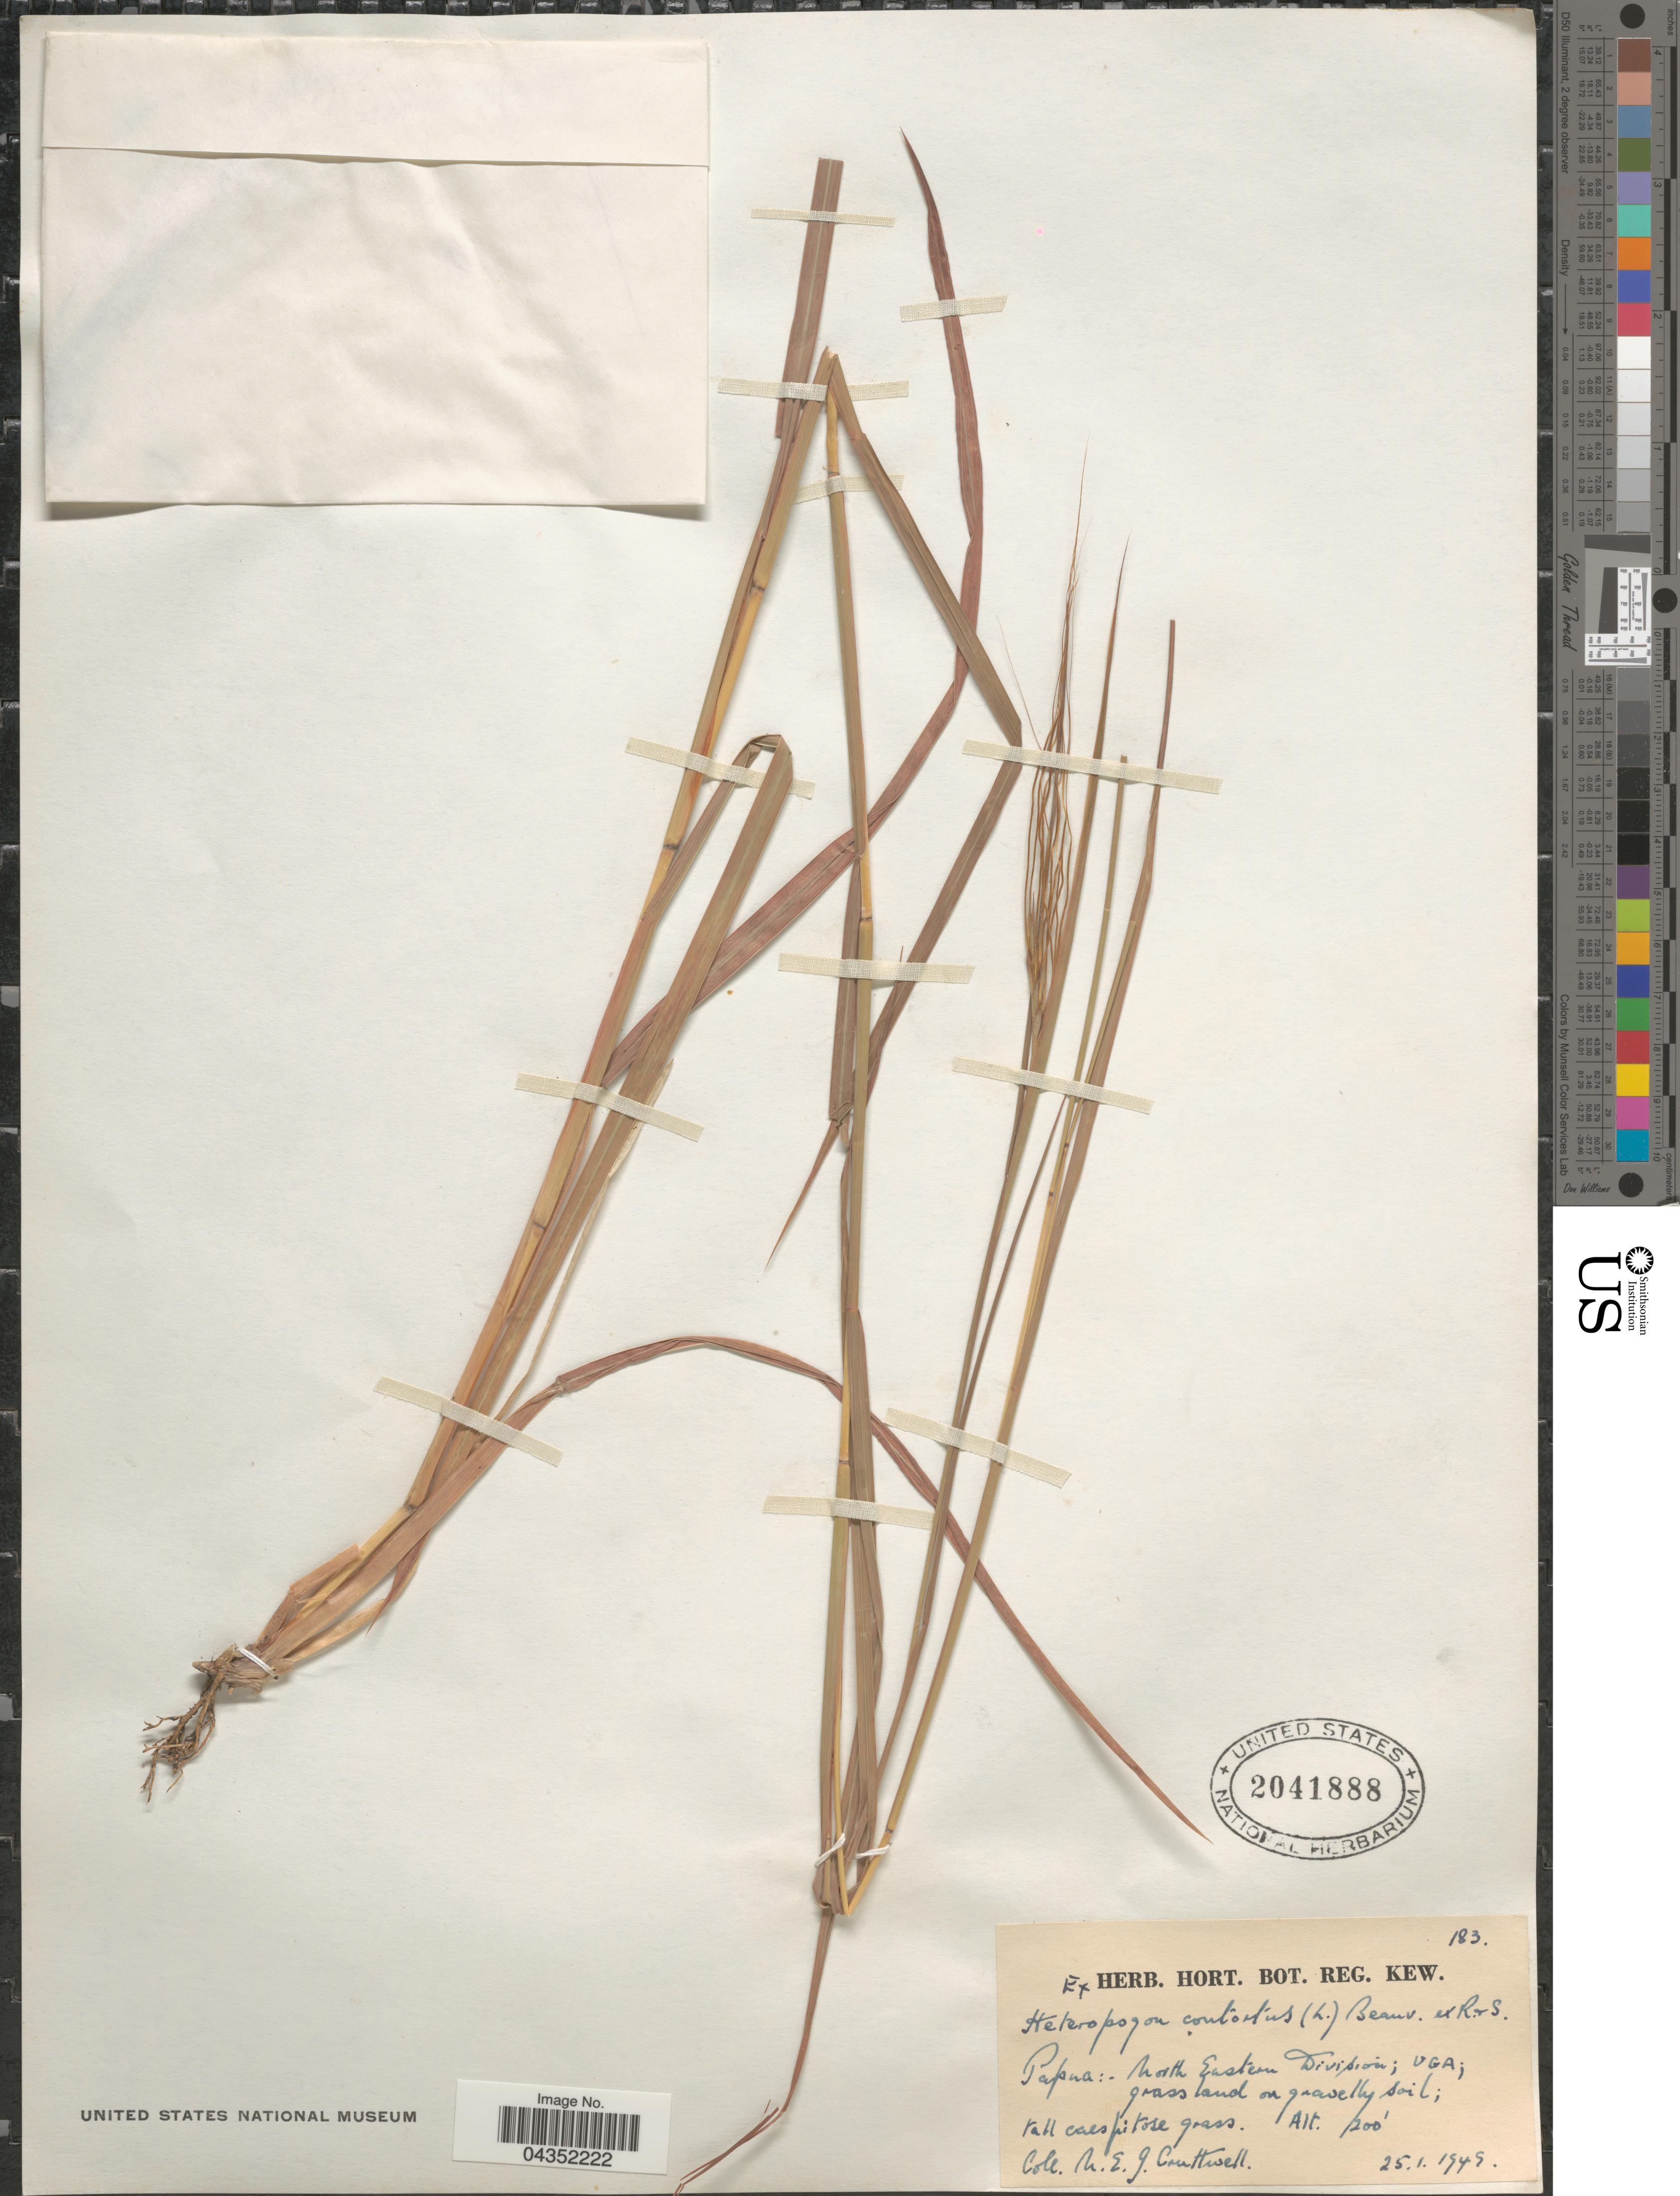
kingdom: Plantae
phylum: Tracheophyta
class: Liliopsida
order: Poales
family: Poaceae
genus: Heteropogon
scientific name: Heteropogon contortus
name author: (L.) P. Beauv. ex Roem. & Schult.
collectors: N. Cruttwell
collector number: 183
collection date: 1949-01-25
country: Papua New Guinea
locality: Papua:- north Eastern Division; UGA [interpreted].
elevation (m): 61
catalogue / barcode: US 2041888